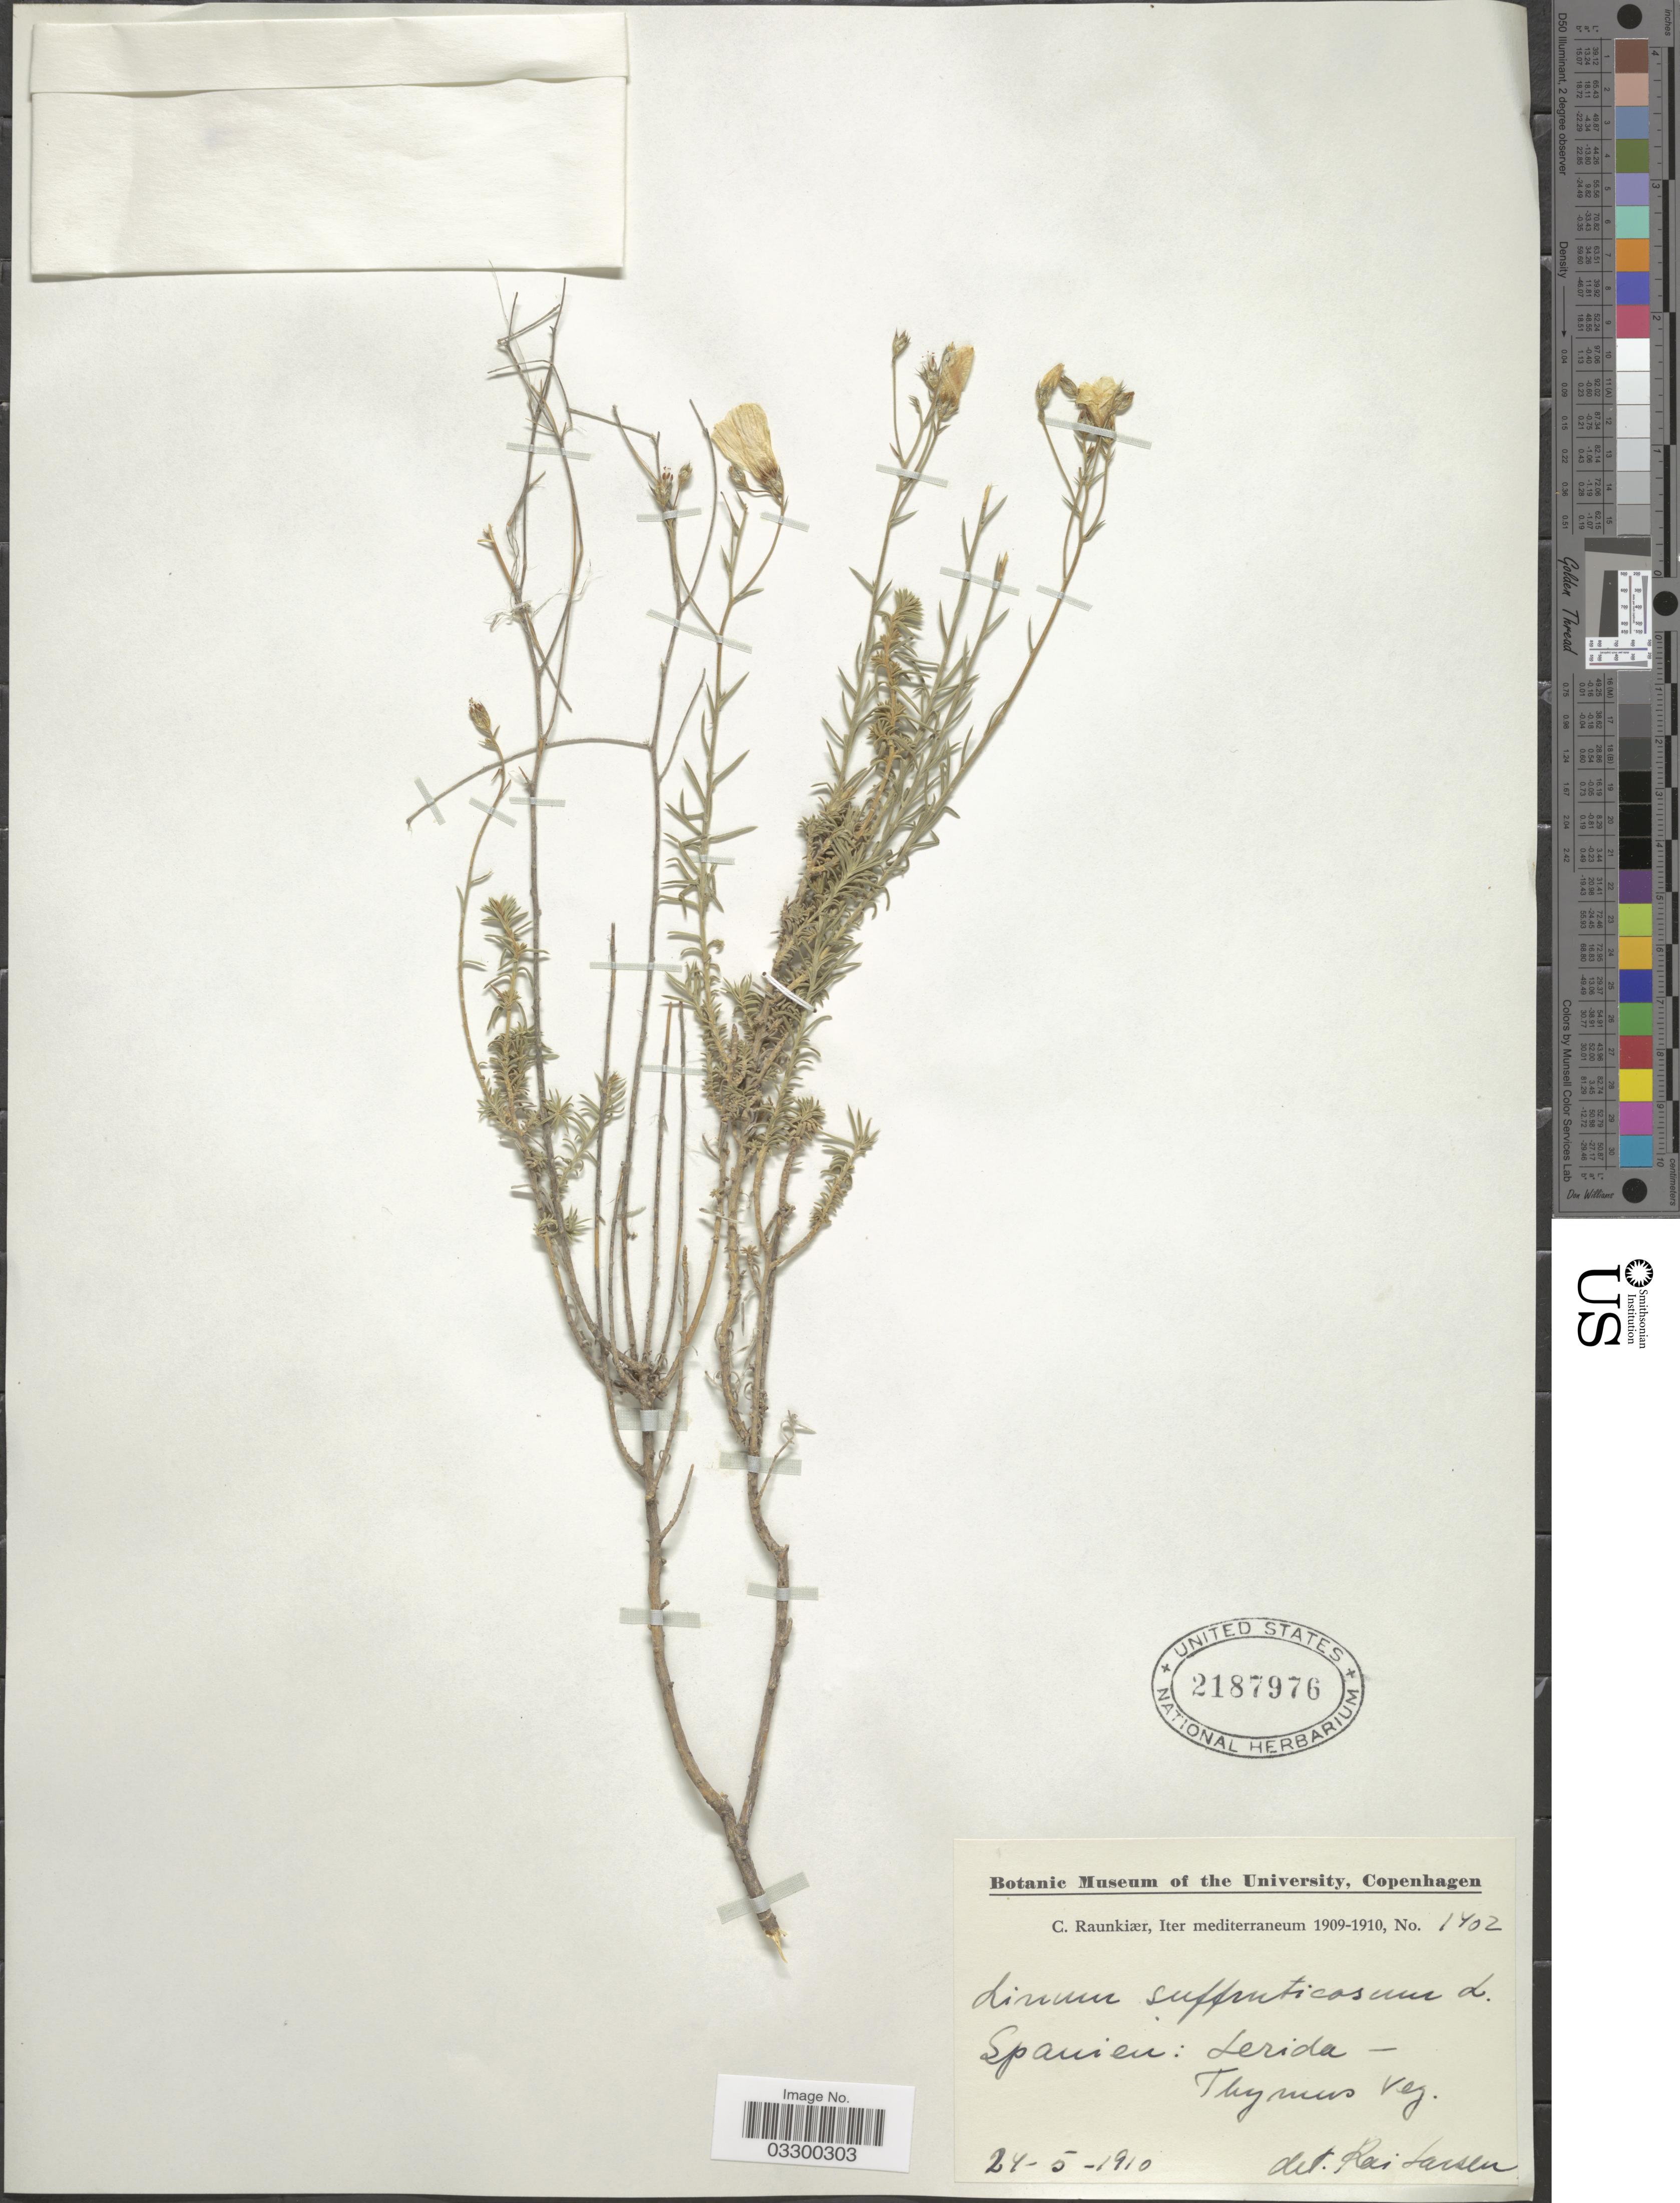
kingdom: Plantae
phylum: Tracheophyta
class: Magnoliopsida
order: Malpighiales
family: Linaceae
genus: Linum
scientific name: Linum suffruticosum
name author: L.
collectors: C. Raunkiær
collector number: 1402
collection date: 1910-05-24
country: Spain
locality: Spanien: Lerida - Thymus Veg.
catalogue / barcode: US 2187976